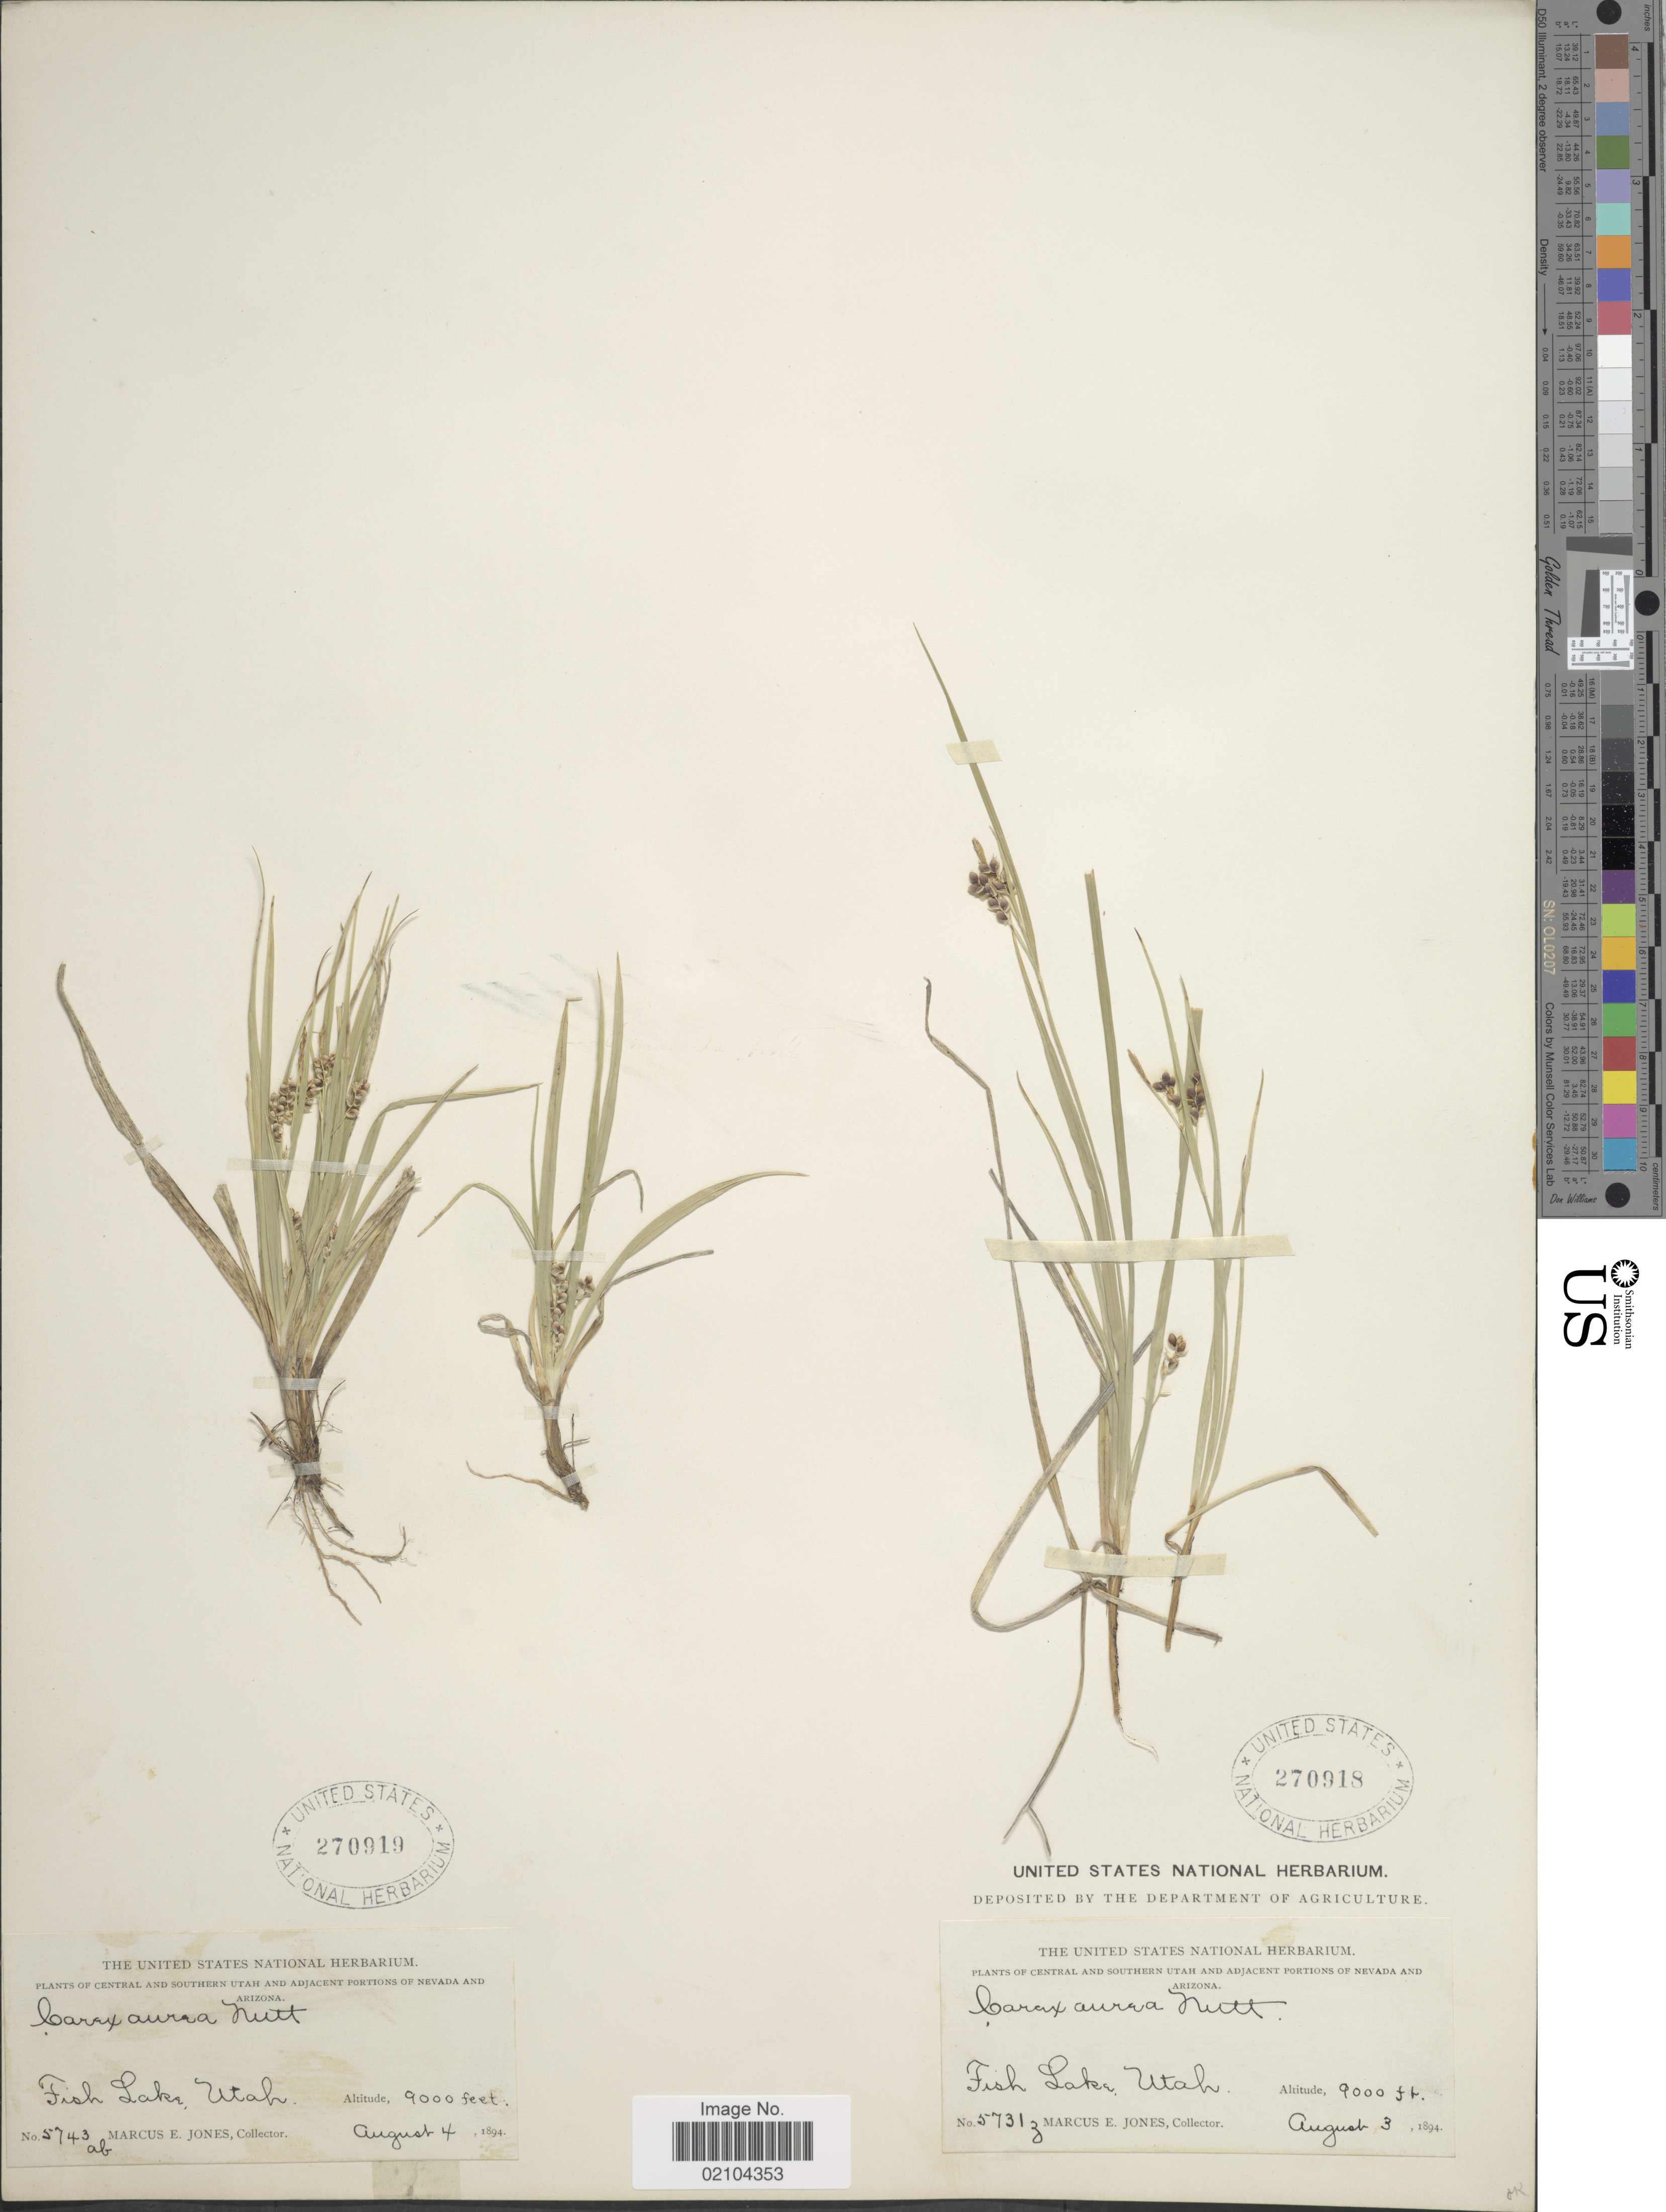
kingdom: Plantae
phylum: Tracheophyta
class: Liliopsida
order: Poales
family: Cyperaceae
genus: Carex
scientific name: Carex aurea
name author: Nutt.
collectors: M. E. Jones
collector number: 5743ab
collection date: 1894-08-04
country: United States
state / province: Utah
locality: Central and southern Utah and adjacent portions of Nevada and Arizona, Fish Lake.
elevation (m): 2743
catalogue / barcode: US 270919-2